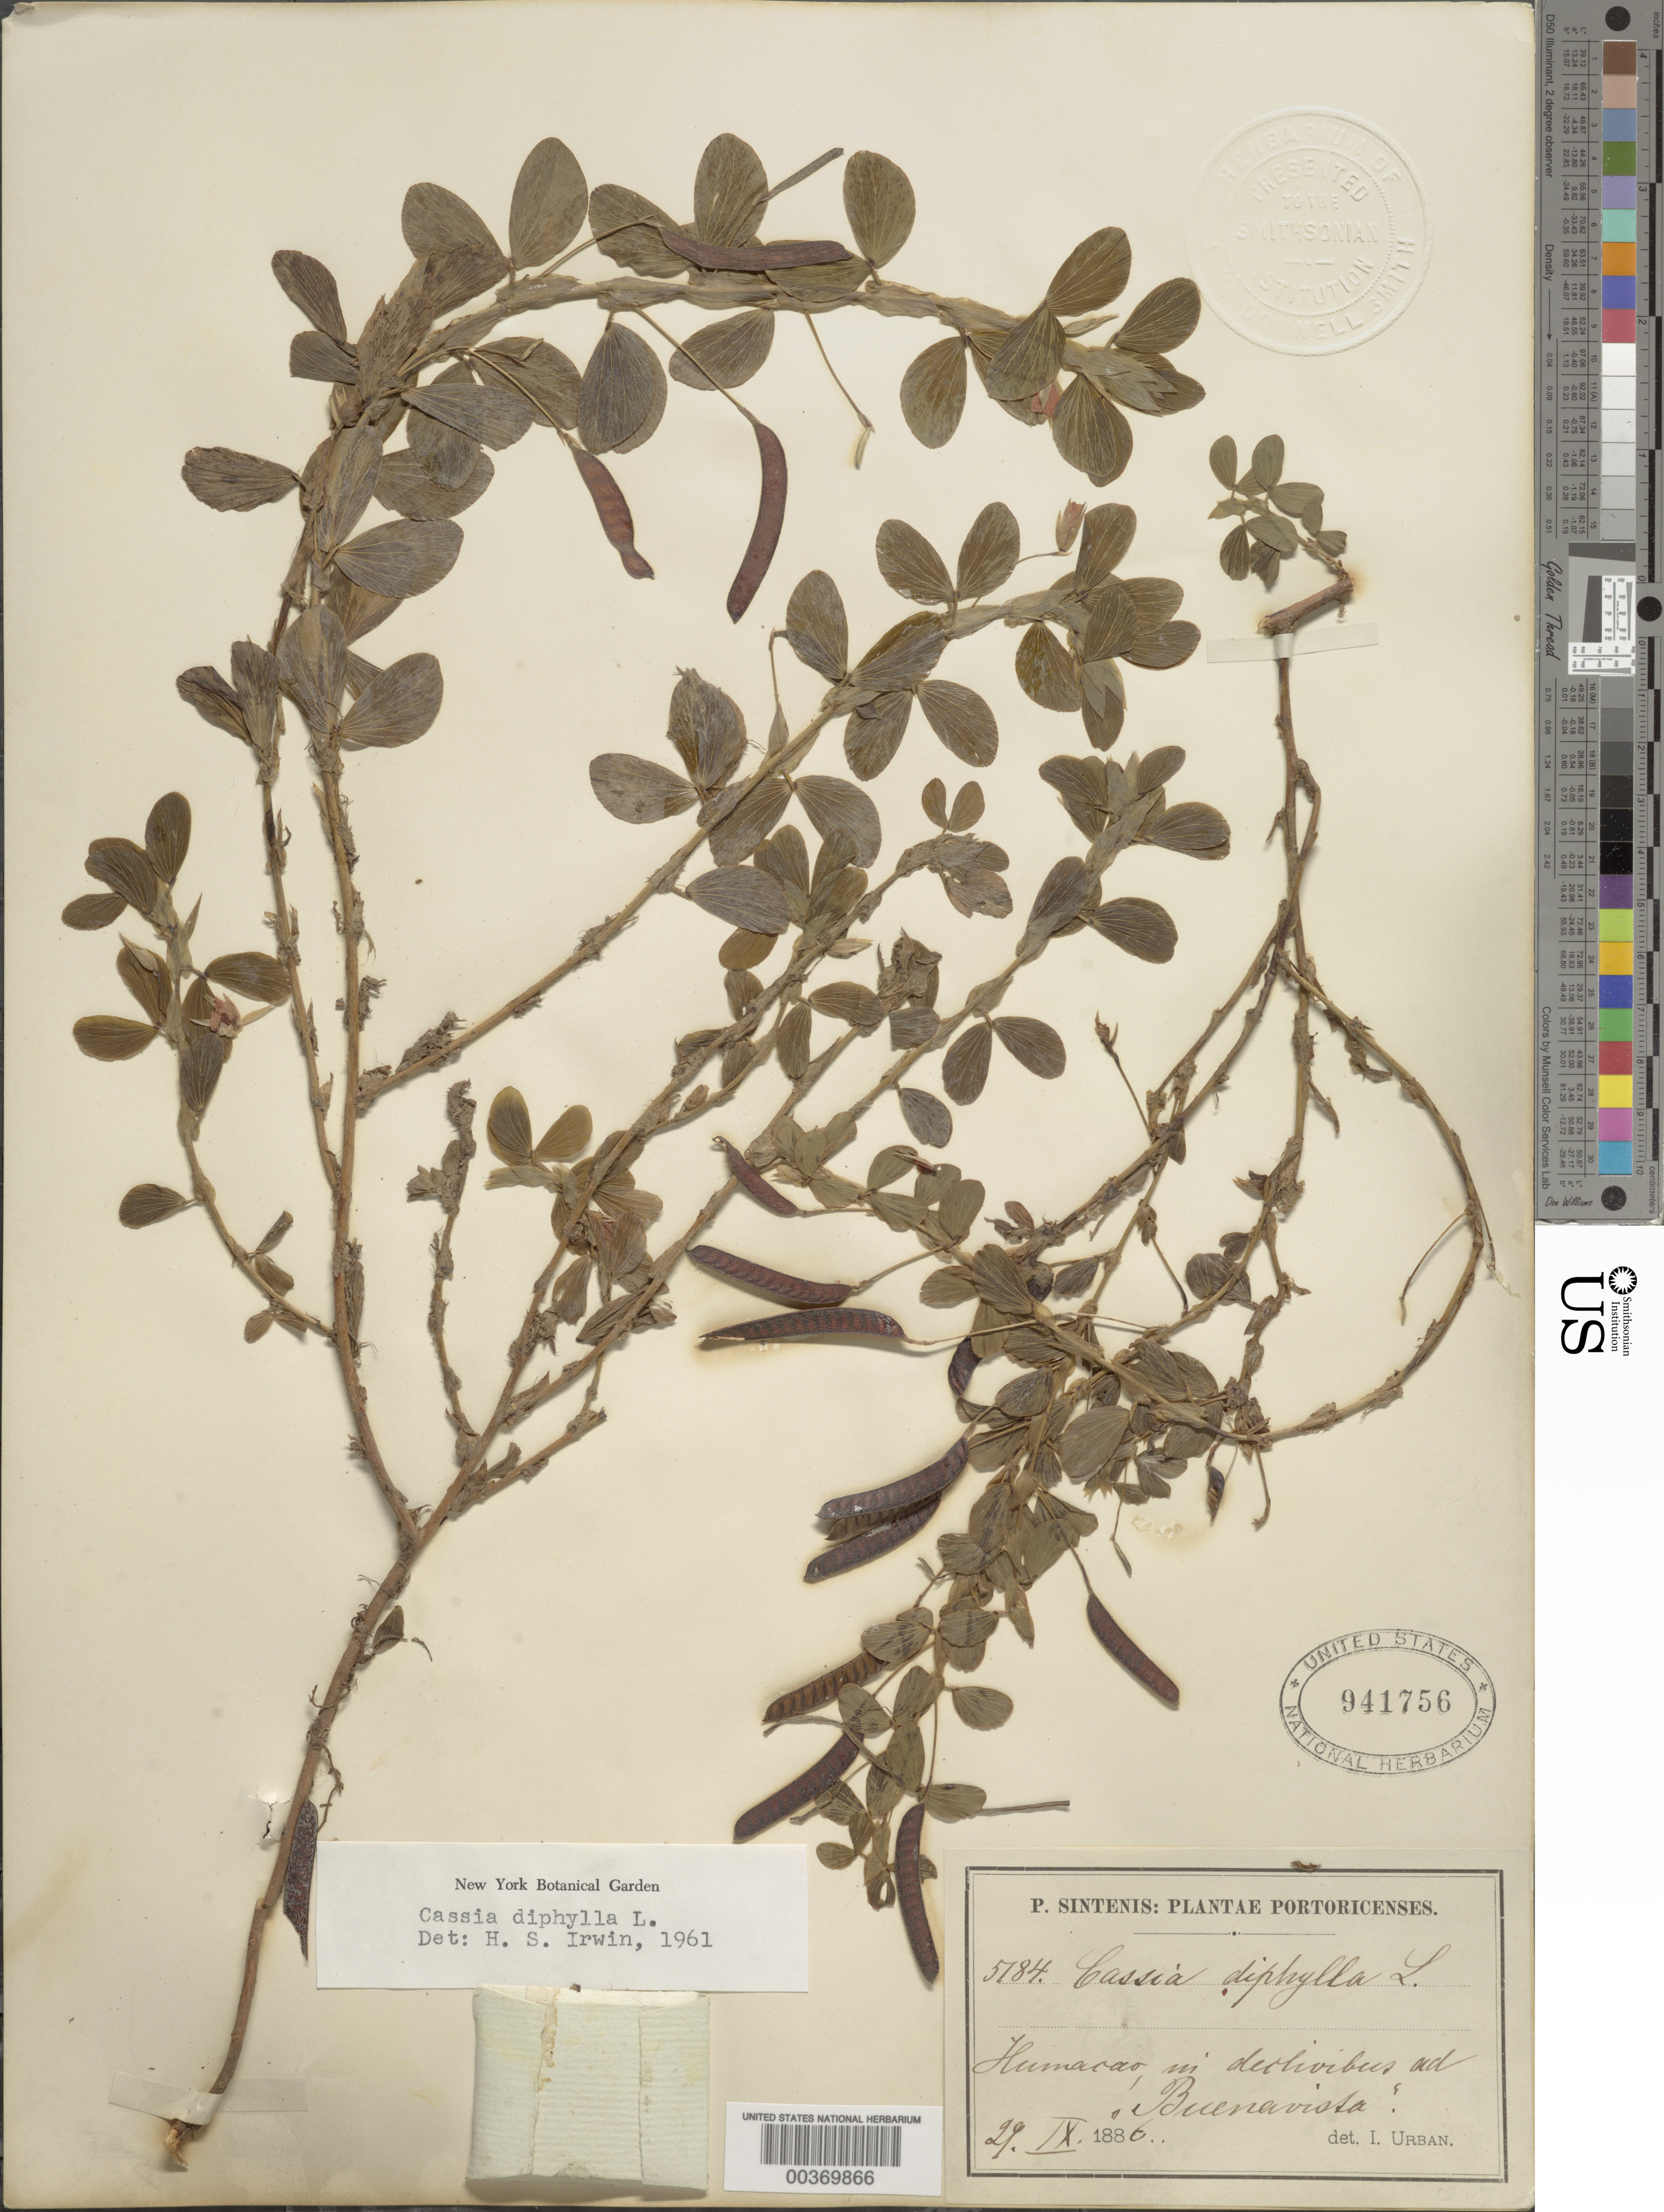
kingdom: Plantae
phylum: Tracheophyta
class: Magnoliopsida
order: Fabales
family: Fabaceae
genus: Chamaecrista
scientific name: Chamaecrista diphylla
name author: (L.) Greene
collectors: P. Sintenis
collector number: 5184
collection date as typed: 29 Sep 1886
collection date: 1886-09-29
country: Puerto Rico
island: Greater Antilles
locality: Humacao ad buenavista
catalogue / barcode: US 941756